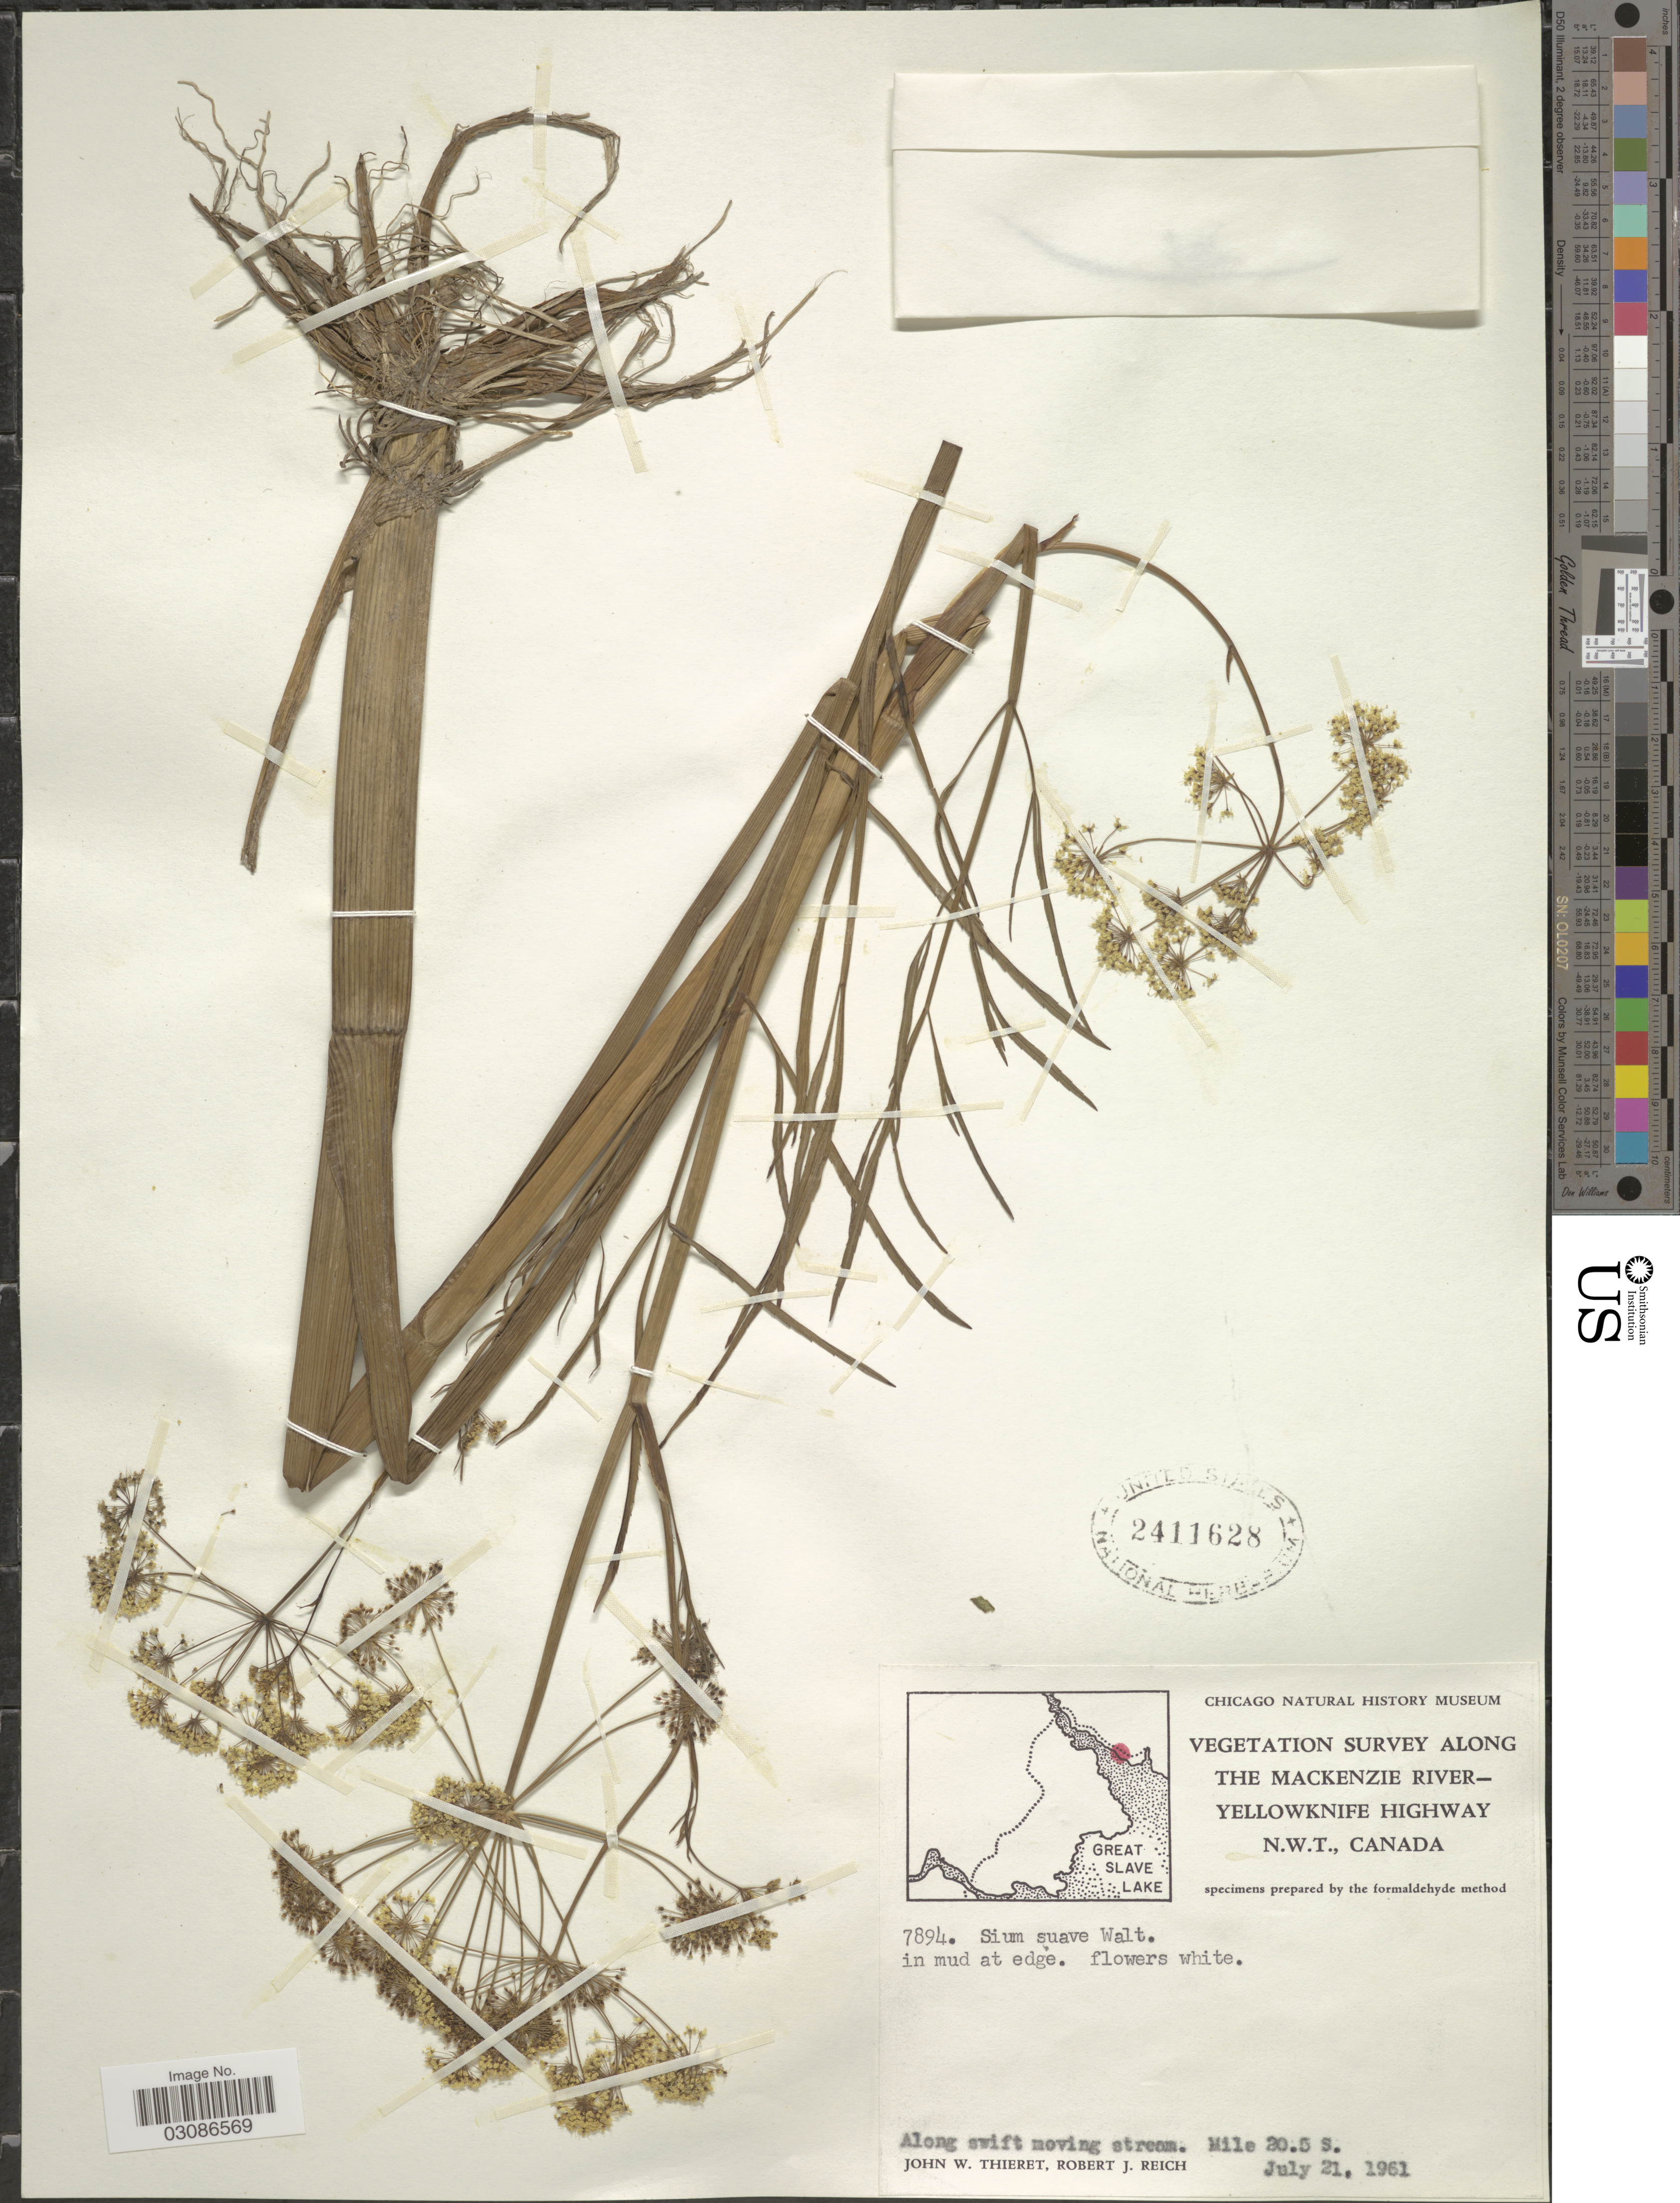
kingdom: Plantae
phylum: Tracheophyta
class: Magnoliopsida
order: Apiales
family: Apiaceae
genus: Sium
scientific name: Sium suave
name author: Walter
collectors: J. W. Thieret & R. Reich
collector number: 7894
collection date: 1961-07-21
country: Canada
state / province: Northwest Territories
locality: Along The Mackenzie River-Yellowknife Highway, N.W.T., Along swift moving stream, Mile 20.5 S.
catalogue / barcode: US 2411628